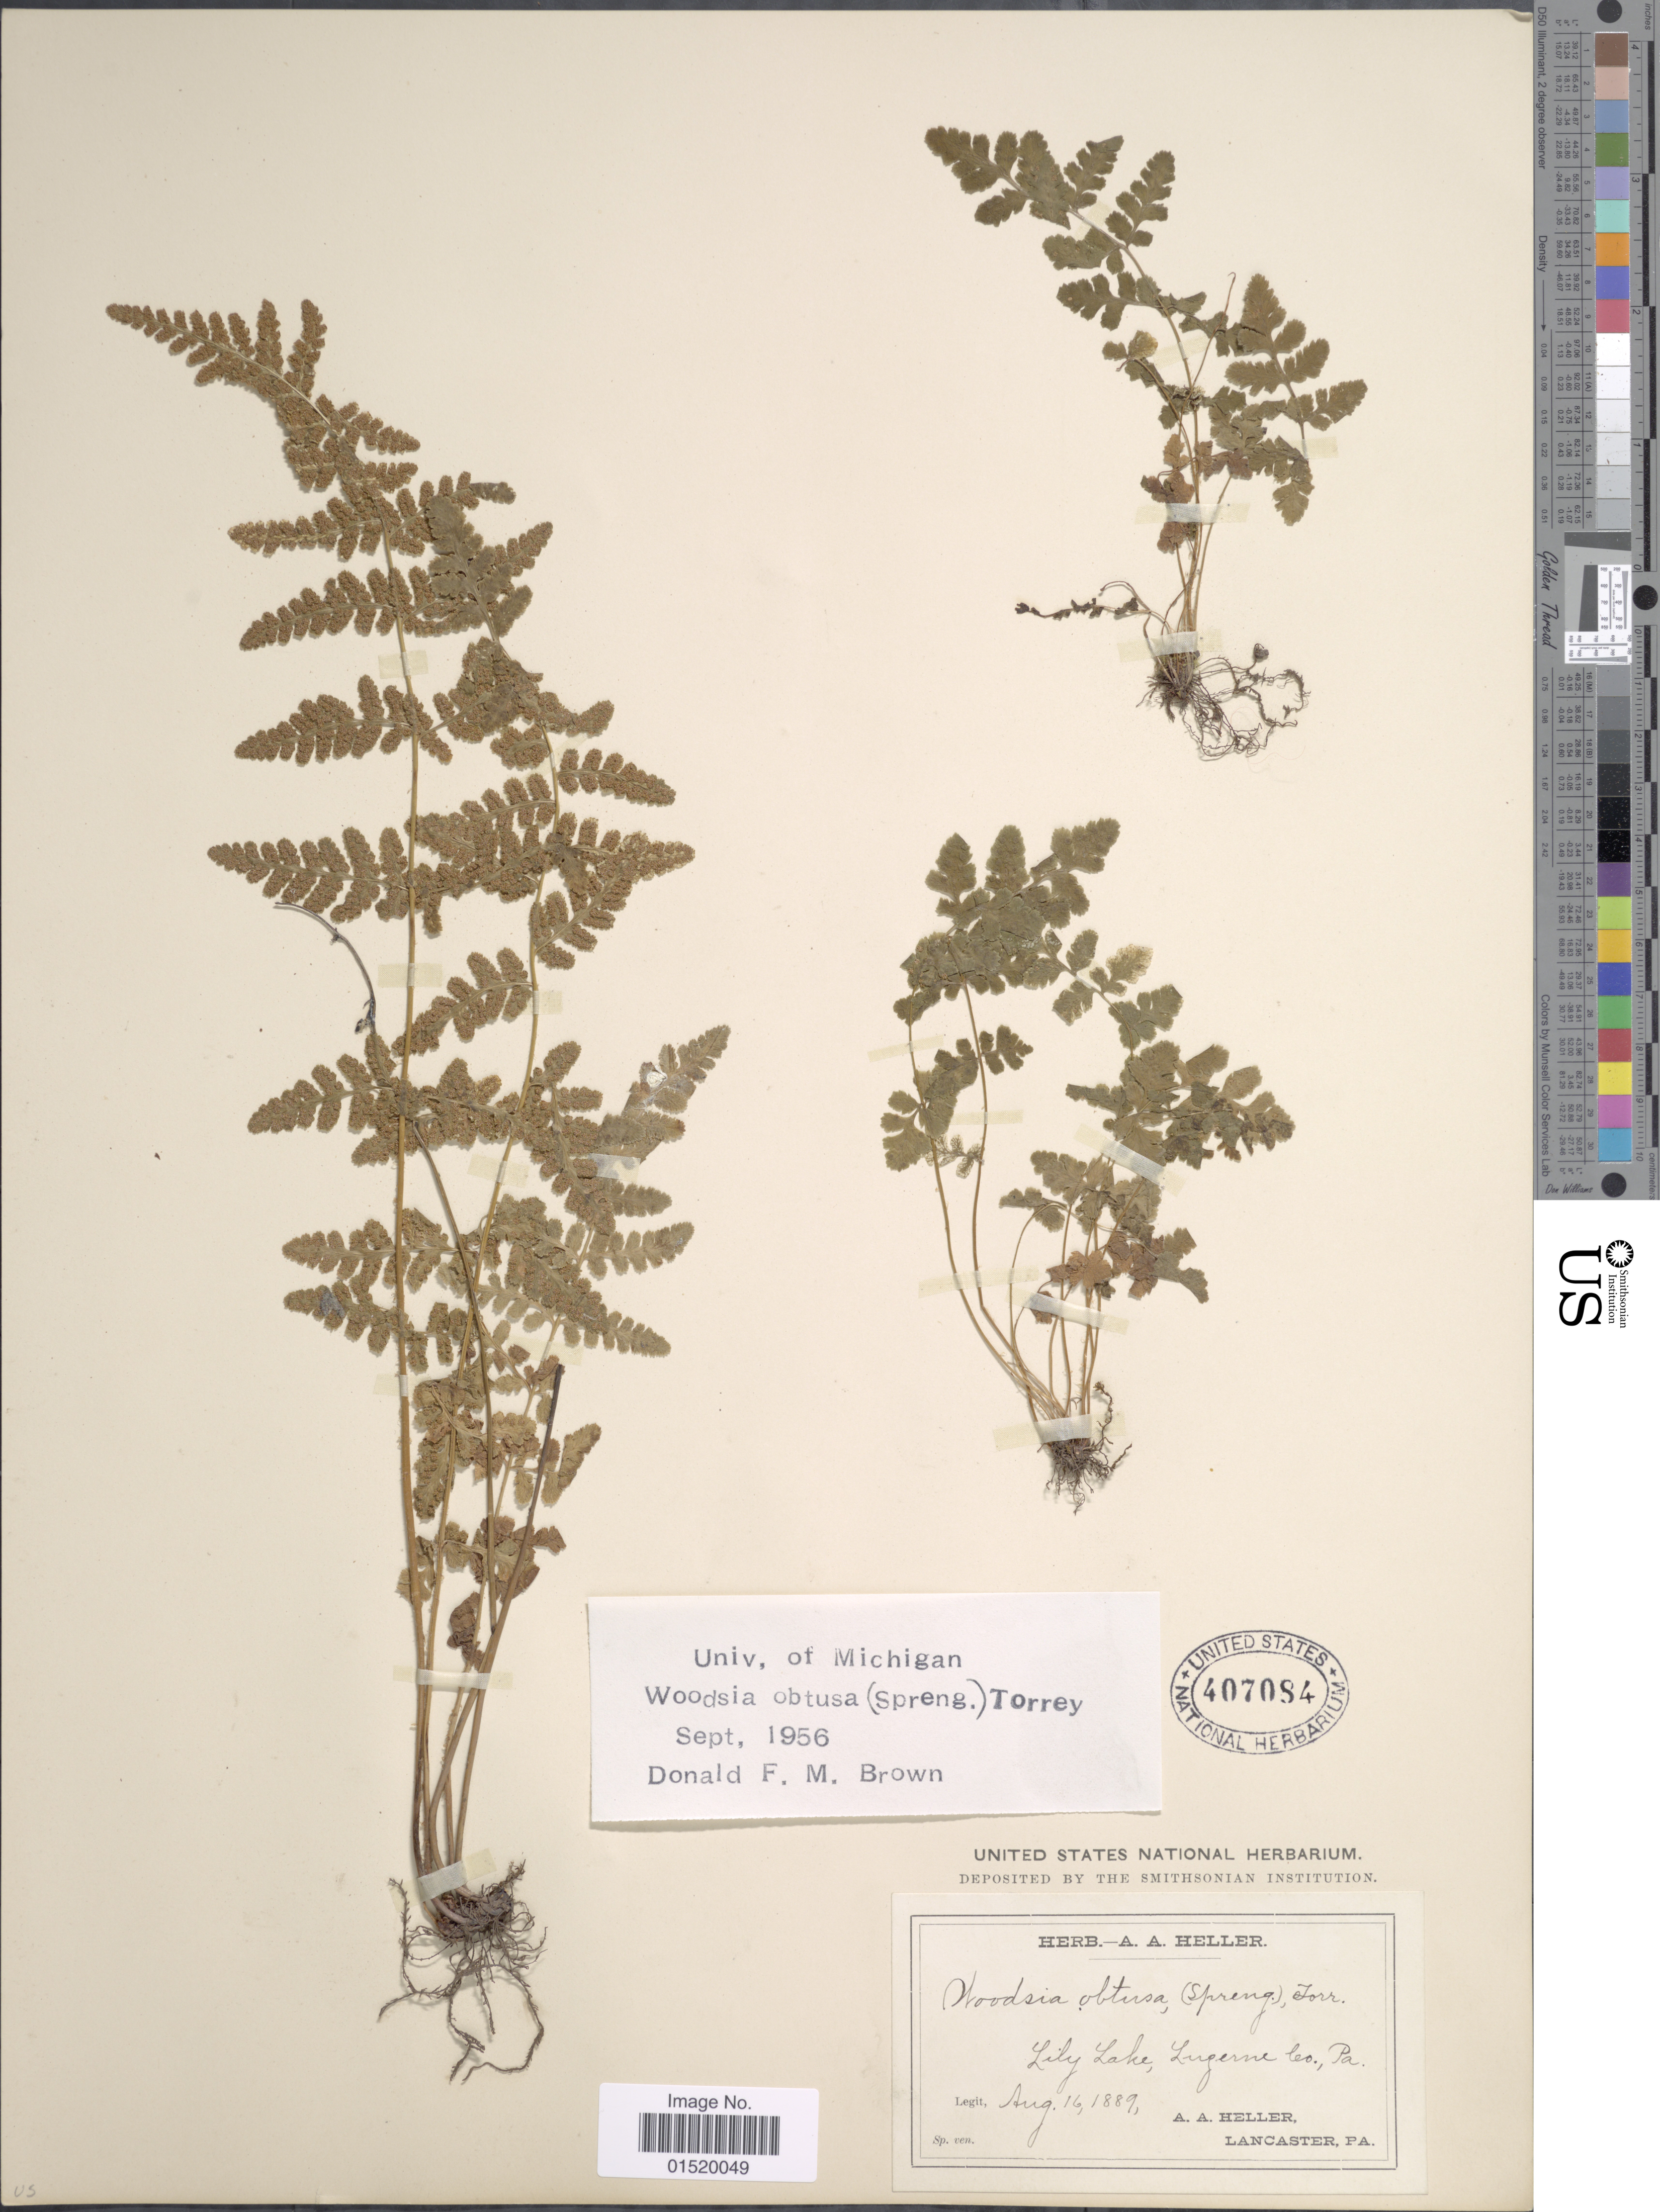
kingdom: Plantae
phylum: Tracheophyta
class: Polypodiopsida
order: Polypodiales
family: Woodsiaceae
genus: Woodsia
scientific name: Woodsia obtusa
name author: (Spreng.) Torr.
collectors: A. A. Heller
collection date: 1889-08-16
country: United States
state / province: Pennsylvania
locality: Lily Lake, Luzerne Co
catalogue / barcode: US 407084